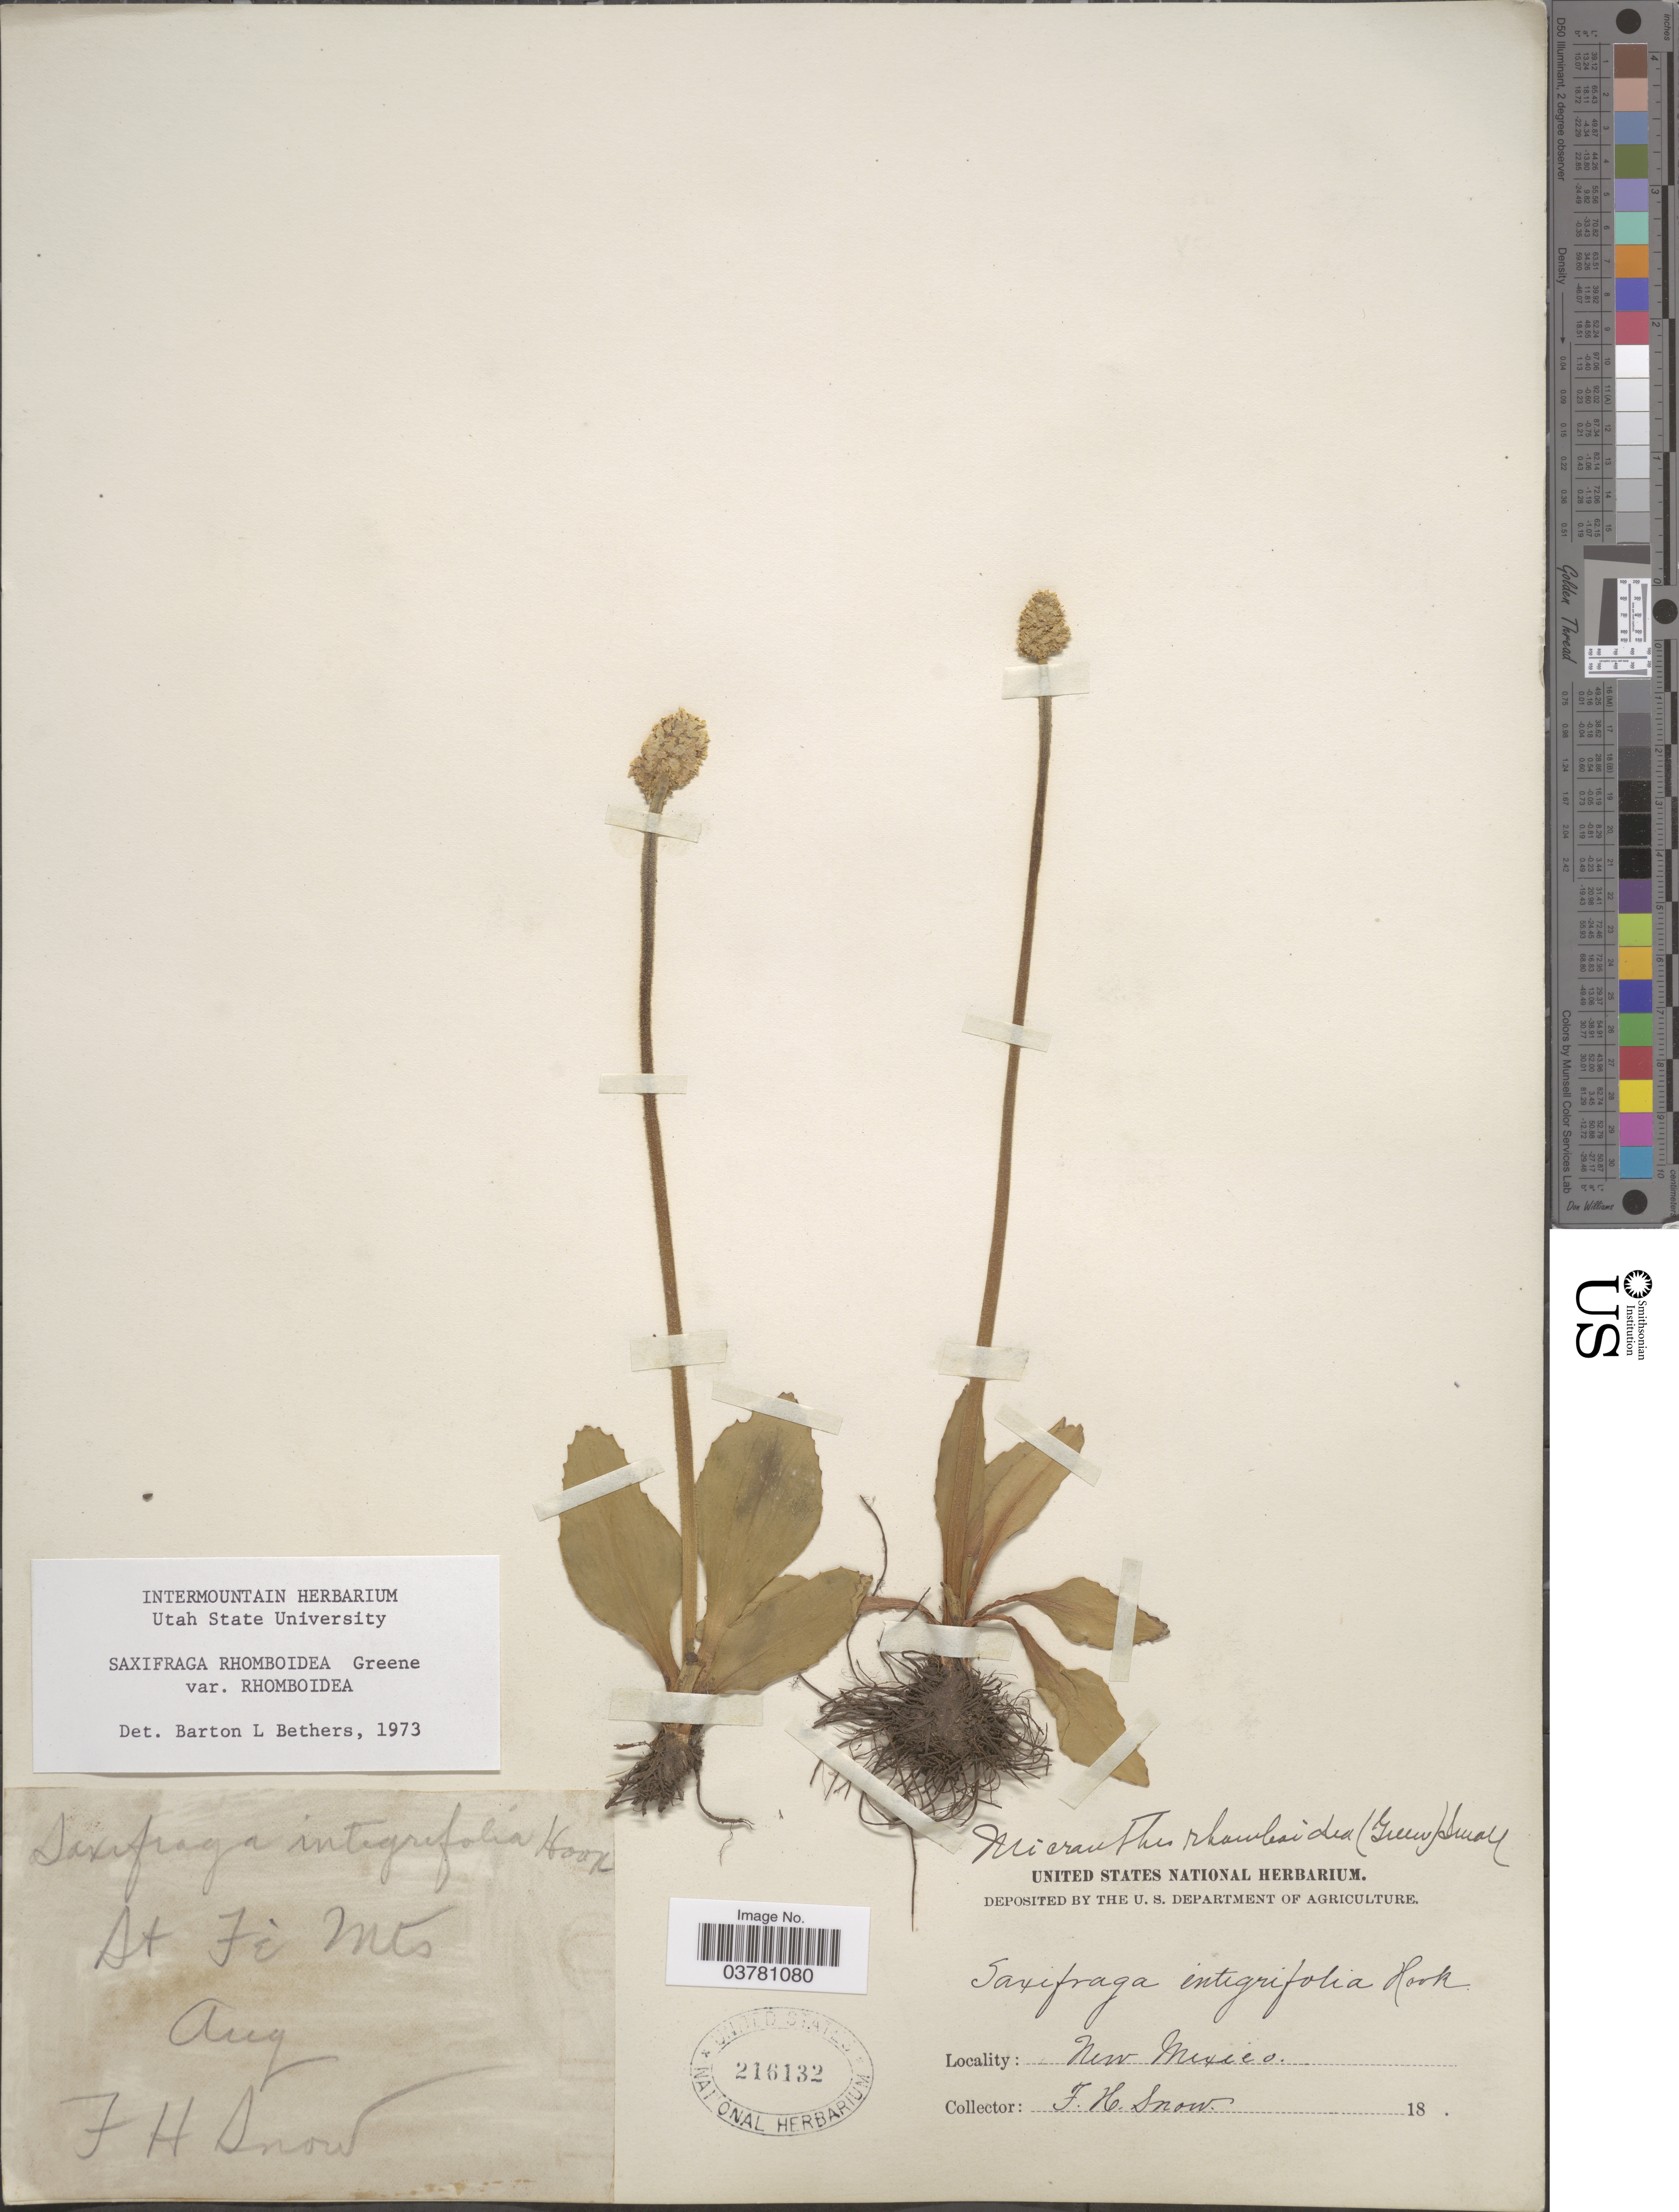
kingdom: Plantae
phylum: Tracheophyta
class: Magnoliopsida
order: Saxifragales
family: Saxifragaceae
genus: Micranthes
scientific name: Micranthes rhomboidea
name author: (Greene) Small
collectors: F. H. Snow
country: United States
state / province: New Mexico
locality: St Fé Mts.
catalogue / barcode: US 216132